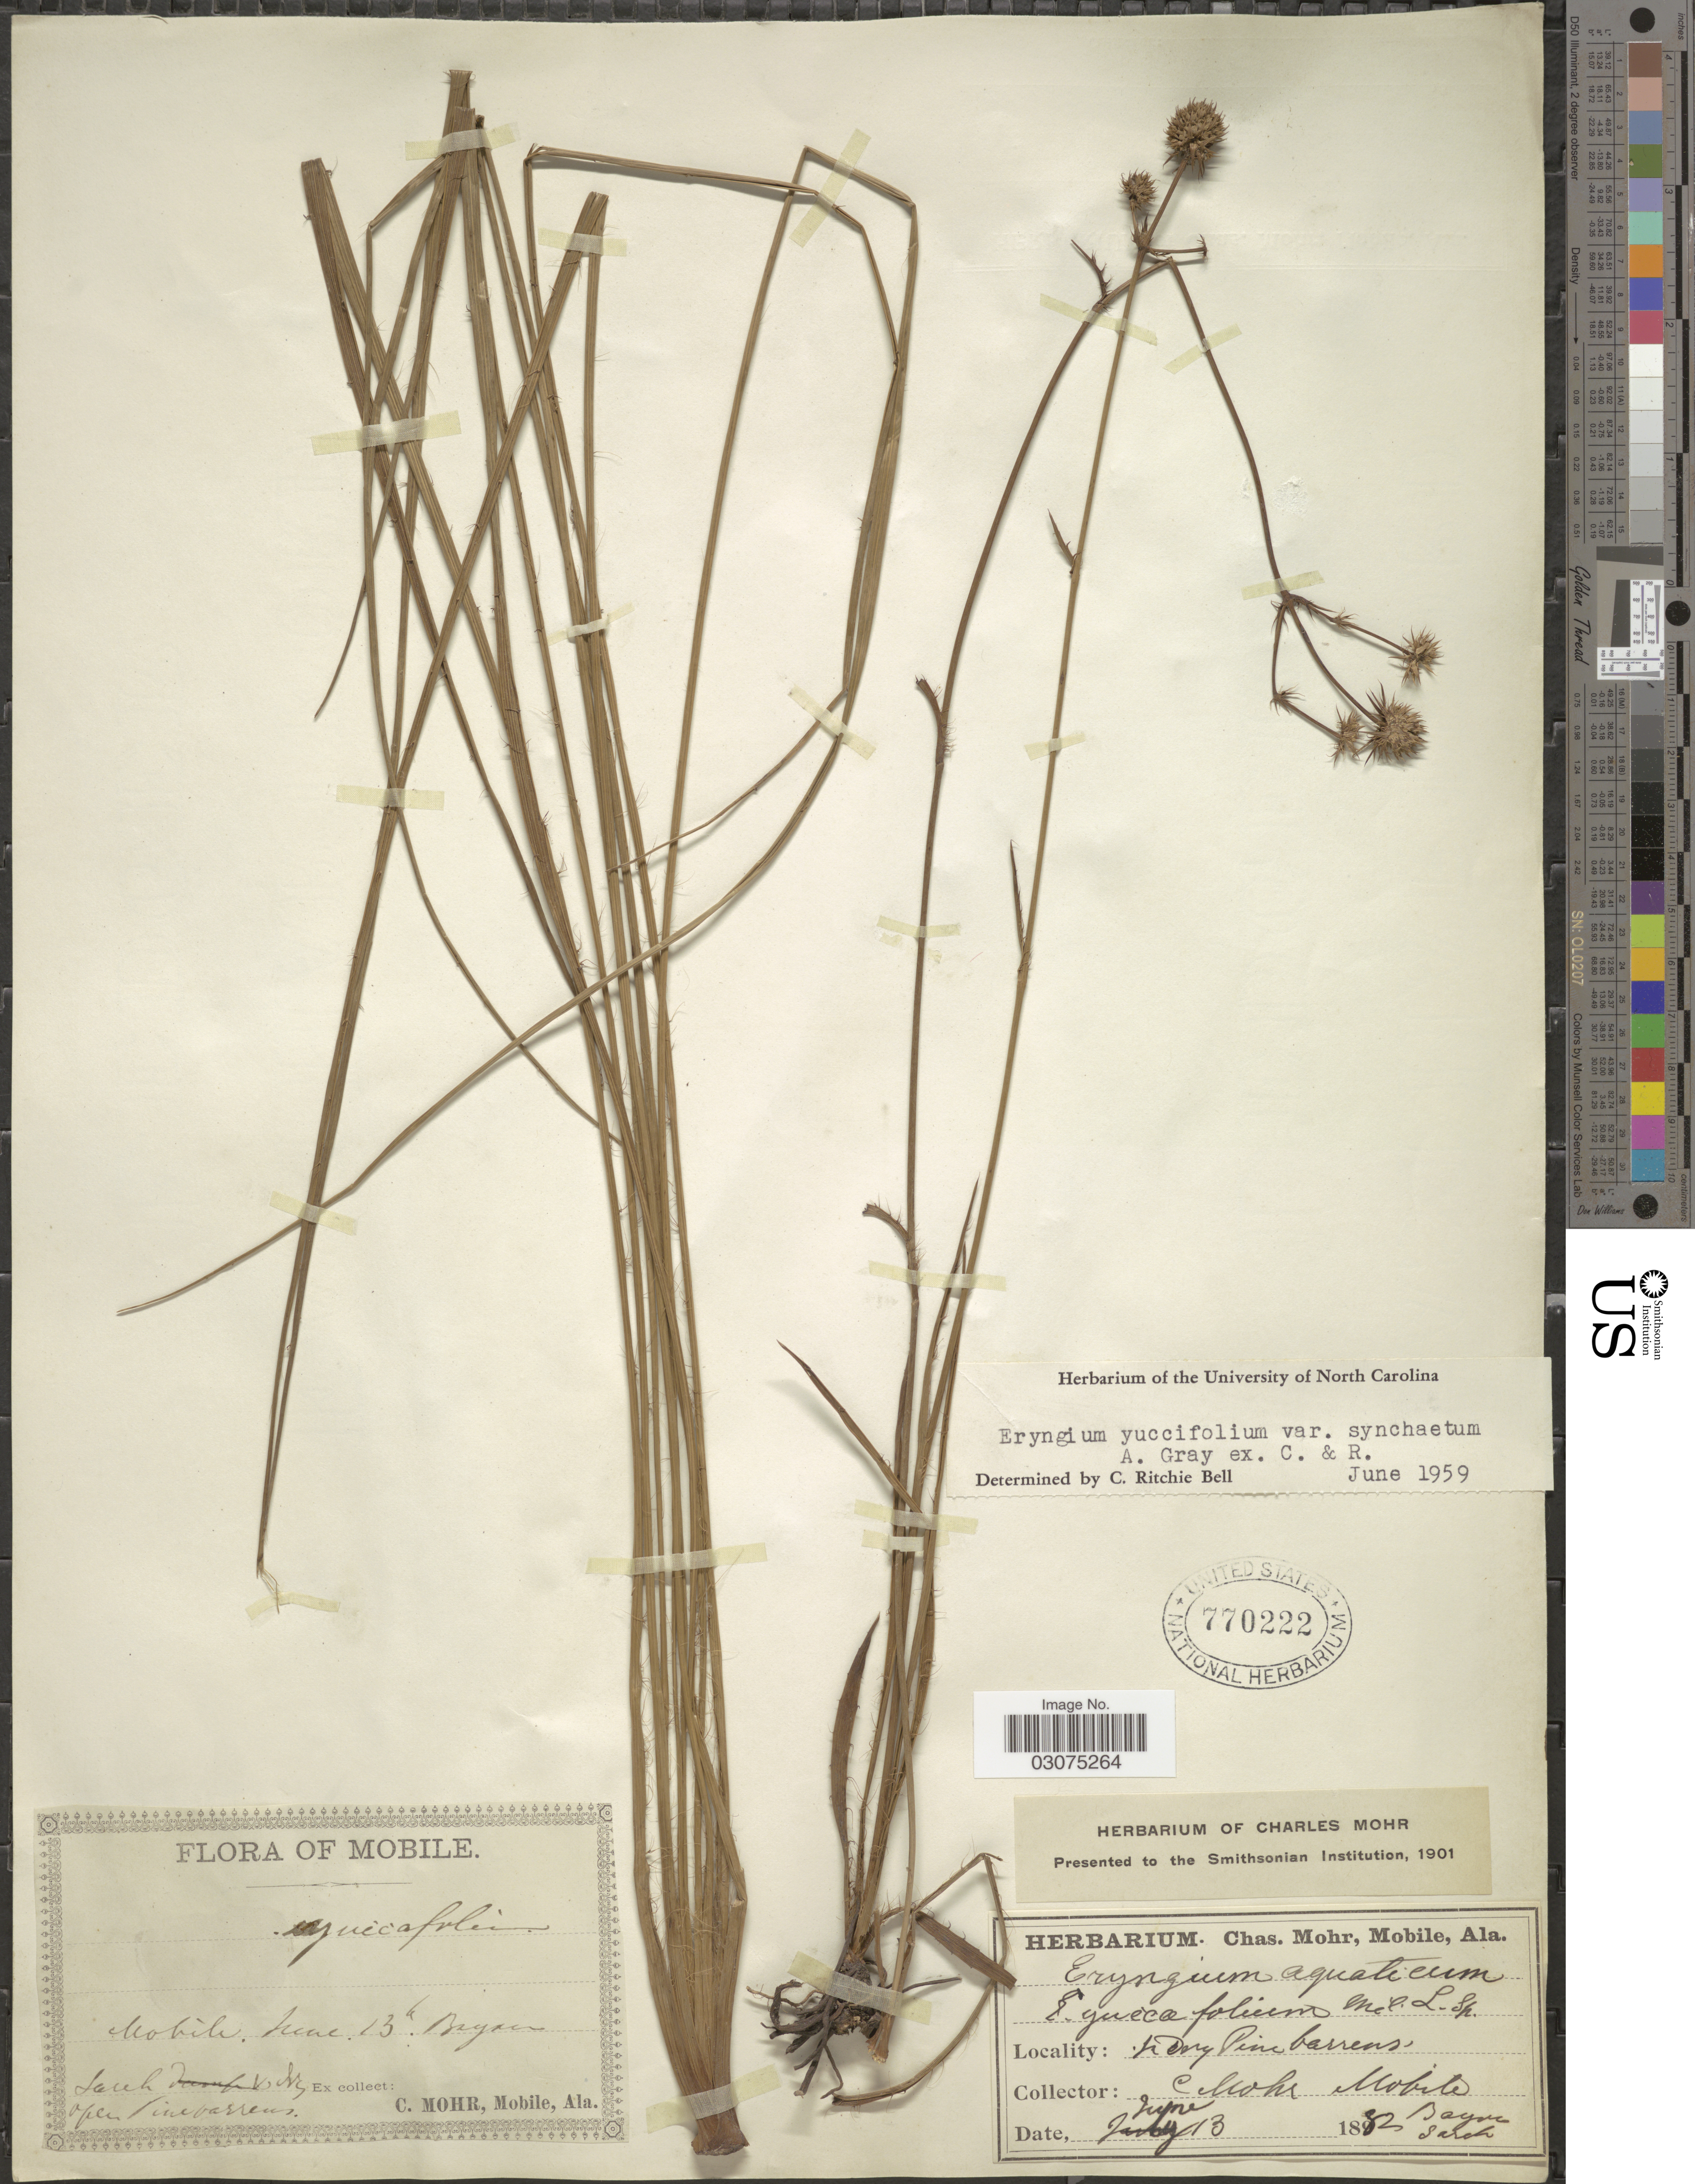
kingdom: Plantae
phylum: Tracheophyta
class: Magnoliopsida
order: Apiales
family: Apiaceae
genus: Eryngium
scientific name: Eryngium yuccifolium var. synchaetum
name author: A. Gray ex J.M. Coult. & Rose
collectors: Mohr, C. T. (herbarium)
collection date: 1882-06-13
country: United States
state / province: Alabama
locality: Mobile. Bayou.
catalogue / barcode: US 770222